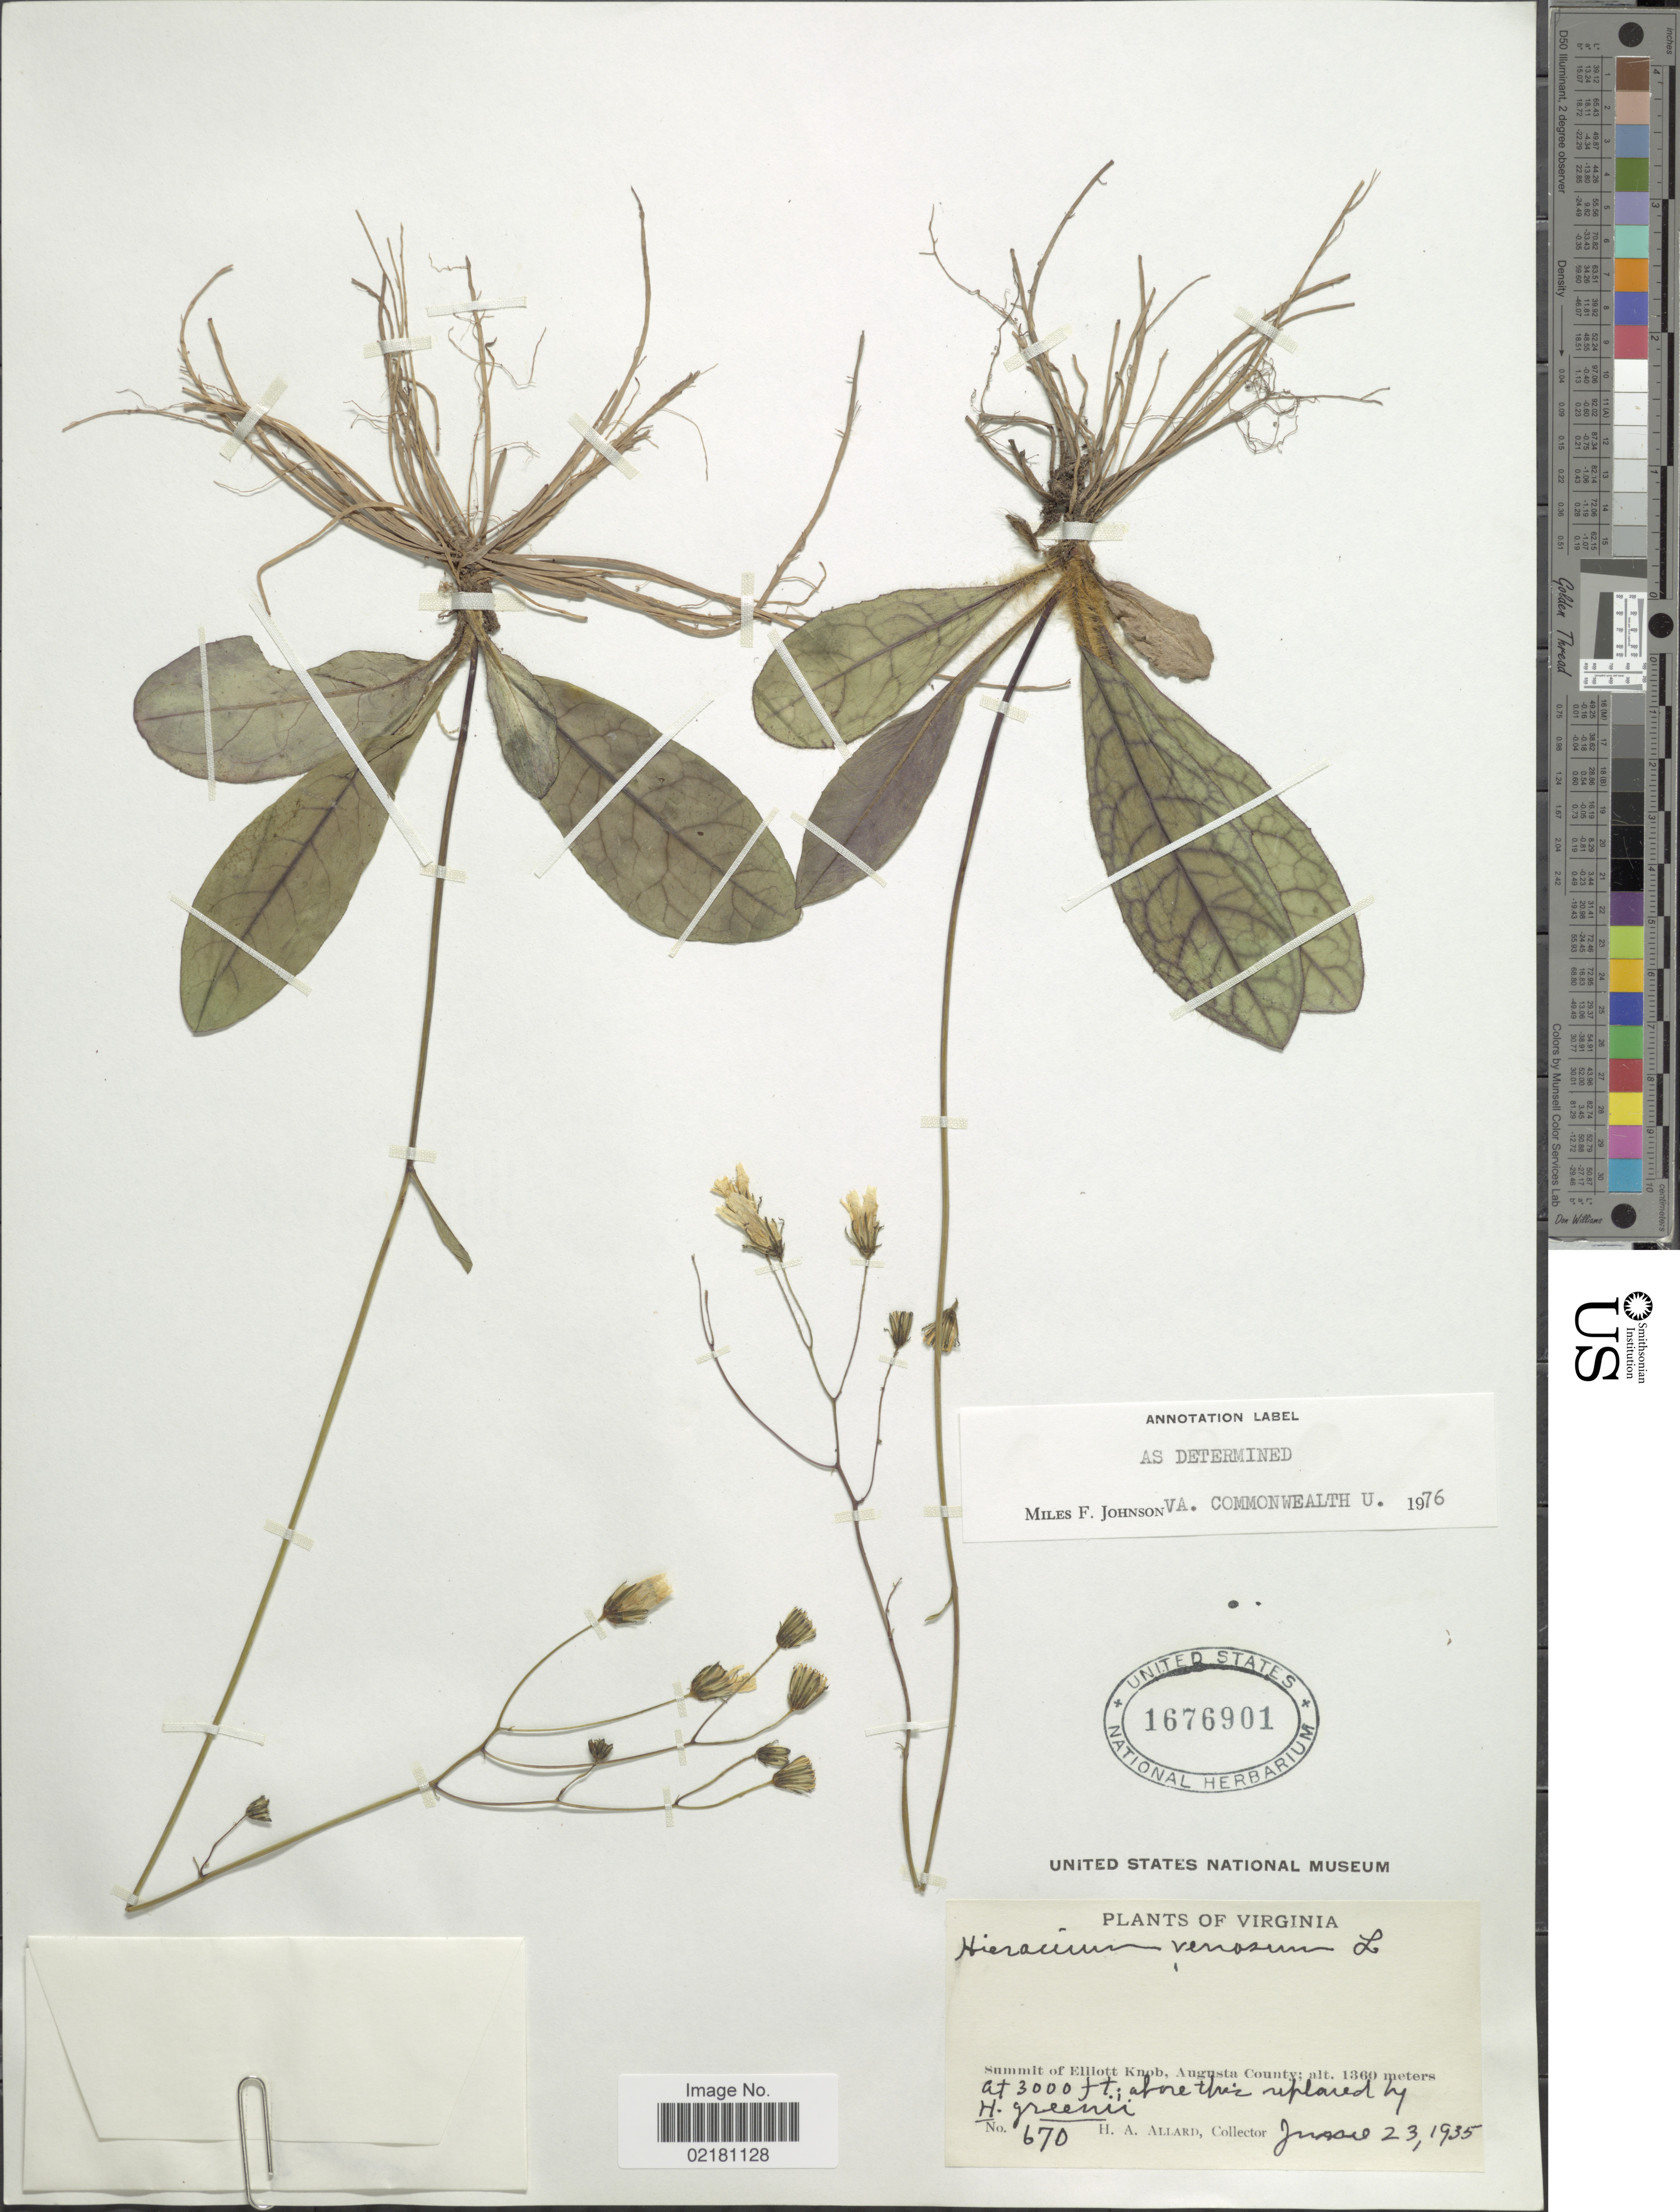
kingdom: Plantae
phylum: Tracheophyta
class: Magnoliopsida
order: Asterales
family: Asteraceae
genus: Hieracium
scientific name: Hieracium venosum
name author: L.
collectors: H. A. Allard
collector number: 670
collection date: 1935-06-23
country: United States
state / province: Virginia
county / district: Augusta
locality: Summit of Elliot Knob, Augusta County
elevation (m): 1360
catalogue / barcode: US 1676901